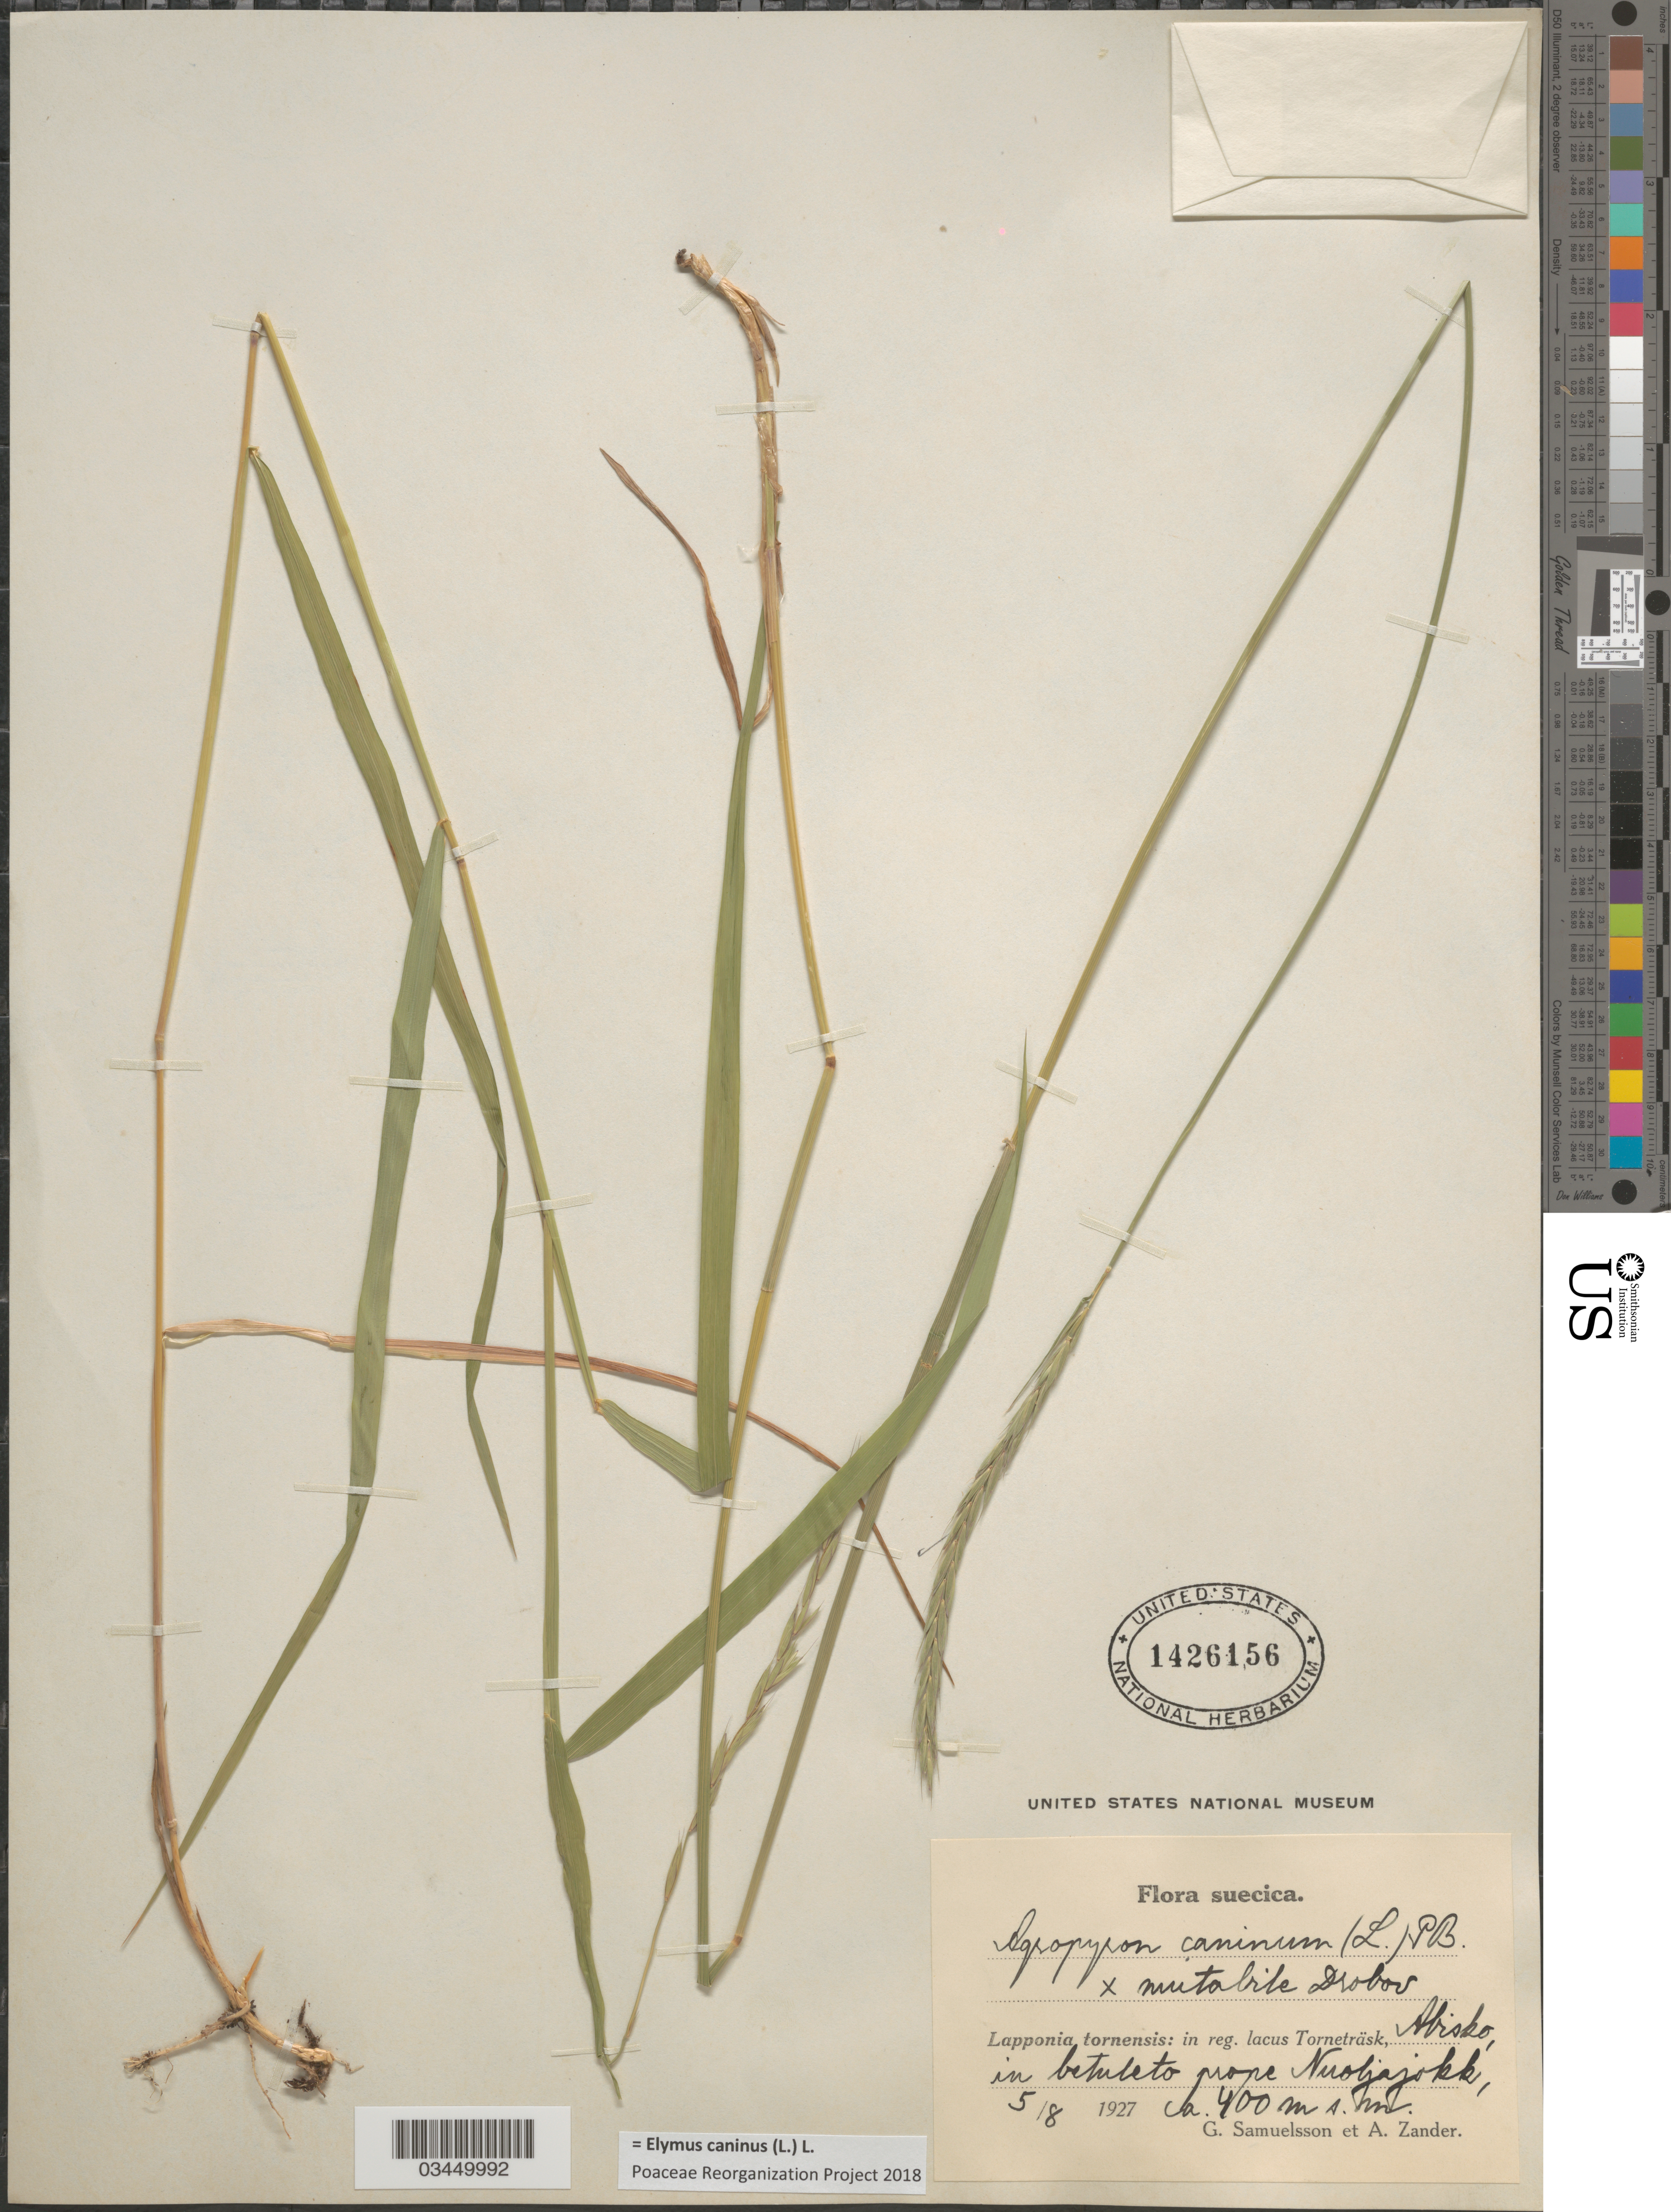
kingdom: Plantae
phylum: Tracheophyta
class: Liliopsida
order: Poales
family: Poaceae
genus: Elymus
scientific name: Elymus caninus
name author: (L.) L.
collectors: G. Samuelsson & A. Zander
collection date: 1927-08-05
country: Sweden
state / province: Norrbotten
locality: Suecica. Lapponia tornensis: in reg. lacus Torneträsk, Abisko, in betuleto prope Nuoljajokk.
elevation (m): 400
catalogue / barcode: US 1426156